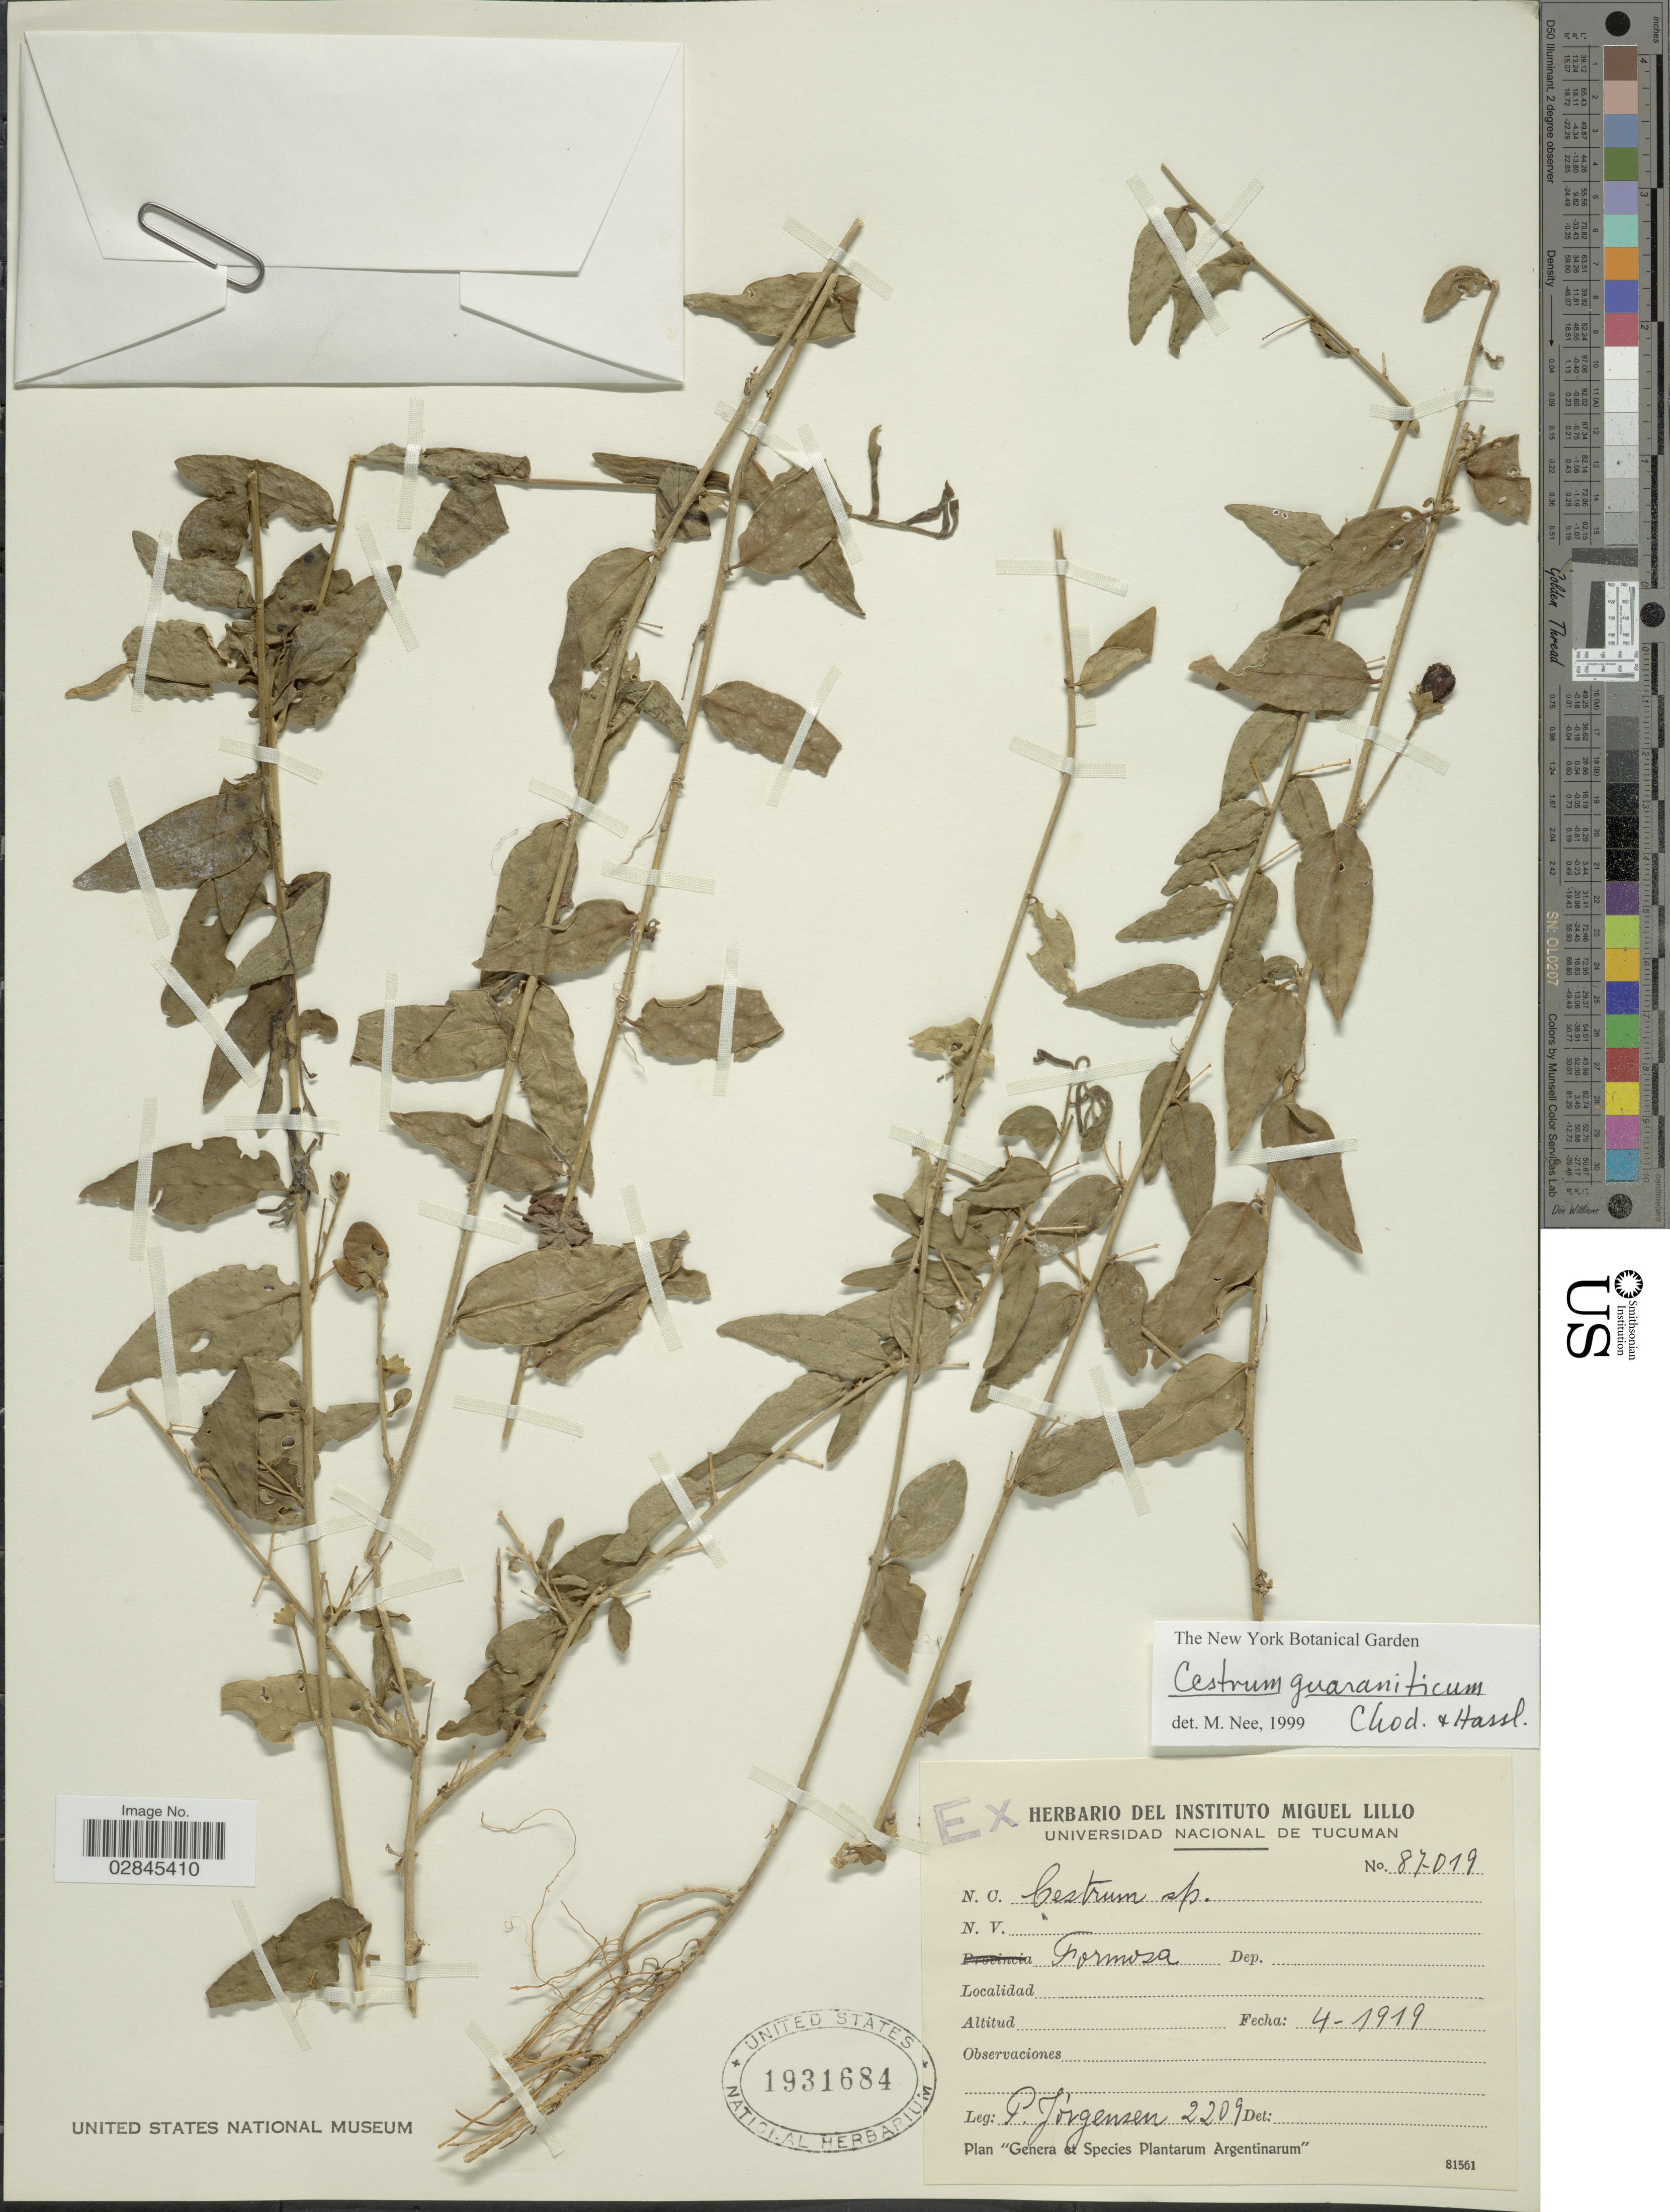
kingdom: Plantae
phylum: Tracheophyta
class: Magnoliopsida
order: Solanales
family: Solanaceae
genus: Cestrum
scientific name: Cestrum guaraniticum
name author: Chodat & Hassl.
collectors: P. Jörgensen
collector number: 220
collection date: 1919-04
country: Argentina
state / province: Formosa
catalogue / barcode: US 1931684